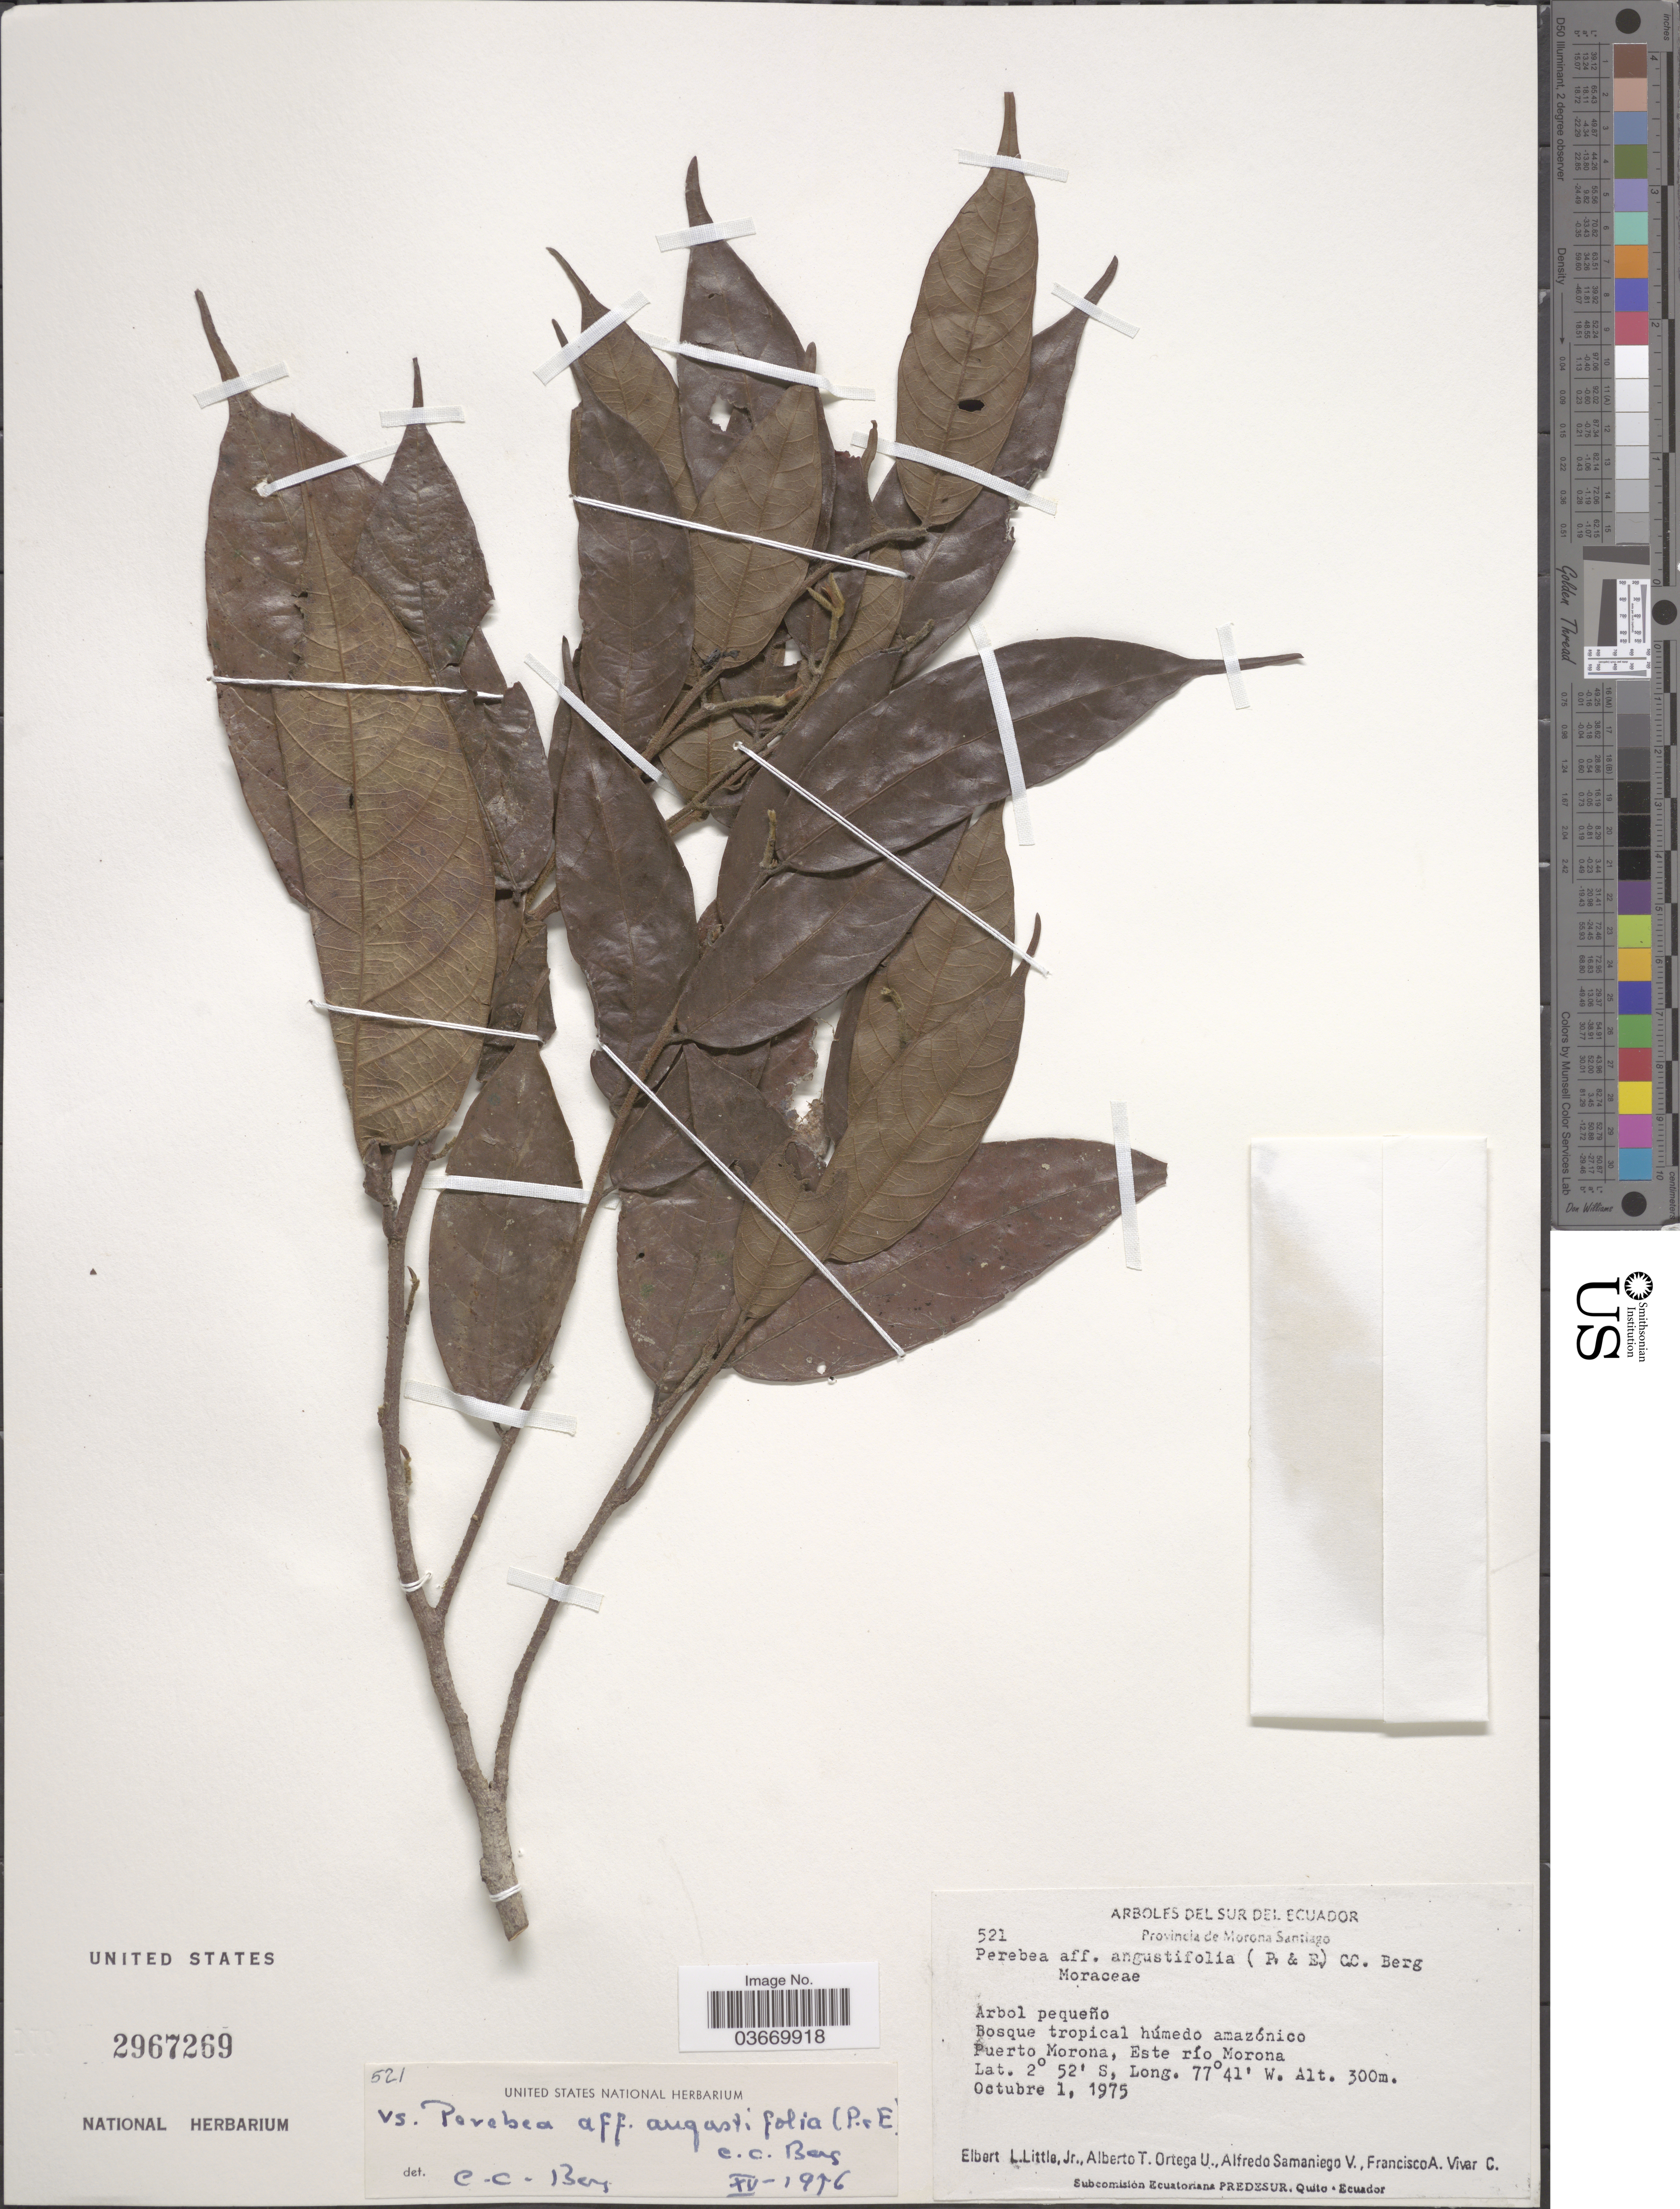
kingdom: Plantae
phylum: Tracheophyta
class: Magnoliopsida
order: Rosales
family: Moraceae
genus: Perebea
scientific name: Perebea angustifolia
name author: (Poepp. & Endl.) C.C. Berg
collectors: E. L. Little, A. T. Ortega U., A. V. Samaniego & F. A. Vivar C.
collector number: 521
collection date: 1975-10-01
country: Ecuador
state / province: Morona-Santiago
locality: Del Sur del Ecuador. Puerto Morona, Este río Morona.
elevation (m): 300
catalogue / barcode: US 2967269